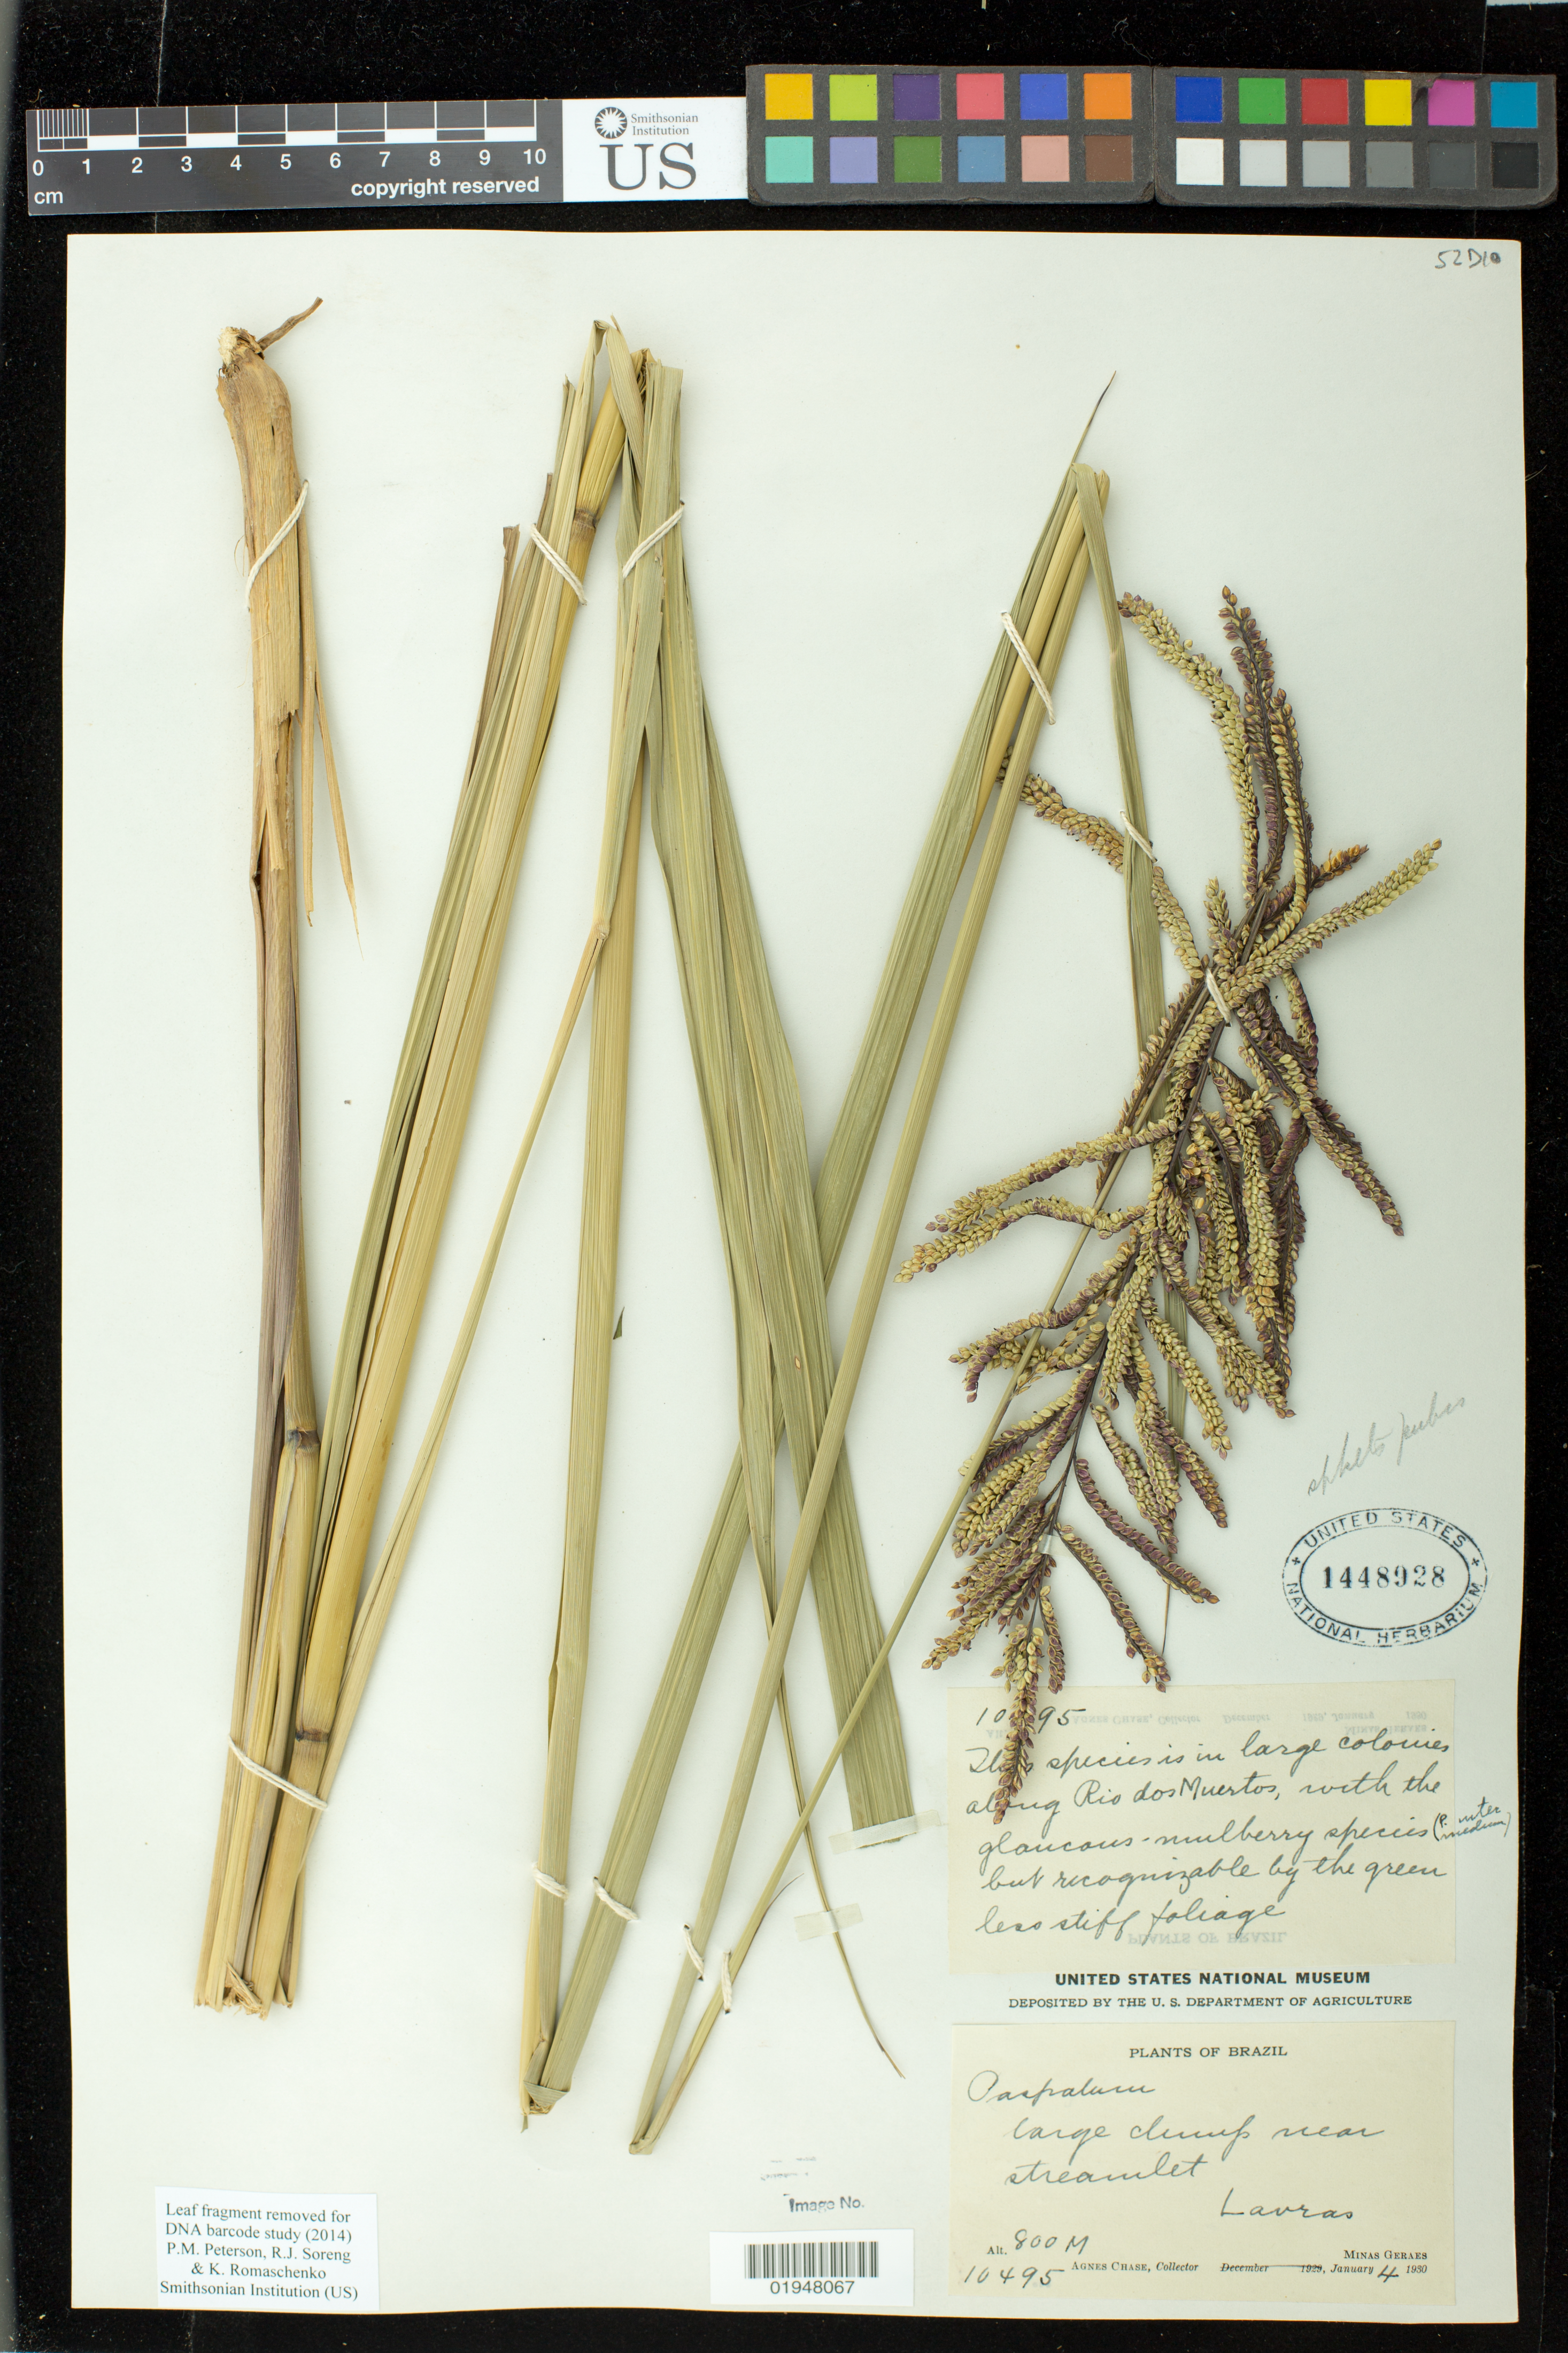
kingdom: Plantae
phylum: Tracheophyta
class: Liliopsida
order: Poales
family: Poaceae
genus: Paspalum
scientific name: Paspalum sp.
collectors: A. Chase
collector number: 10495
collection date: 1930-01-04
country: Brazil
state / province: Minas Gerais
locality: Along Rio dos Muertos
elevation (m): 800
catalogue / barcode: US 1448928